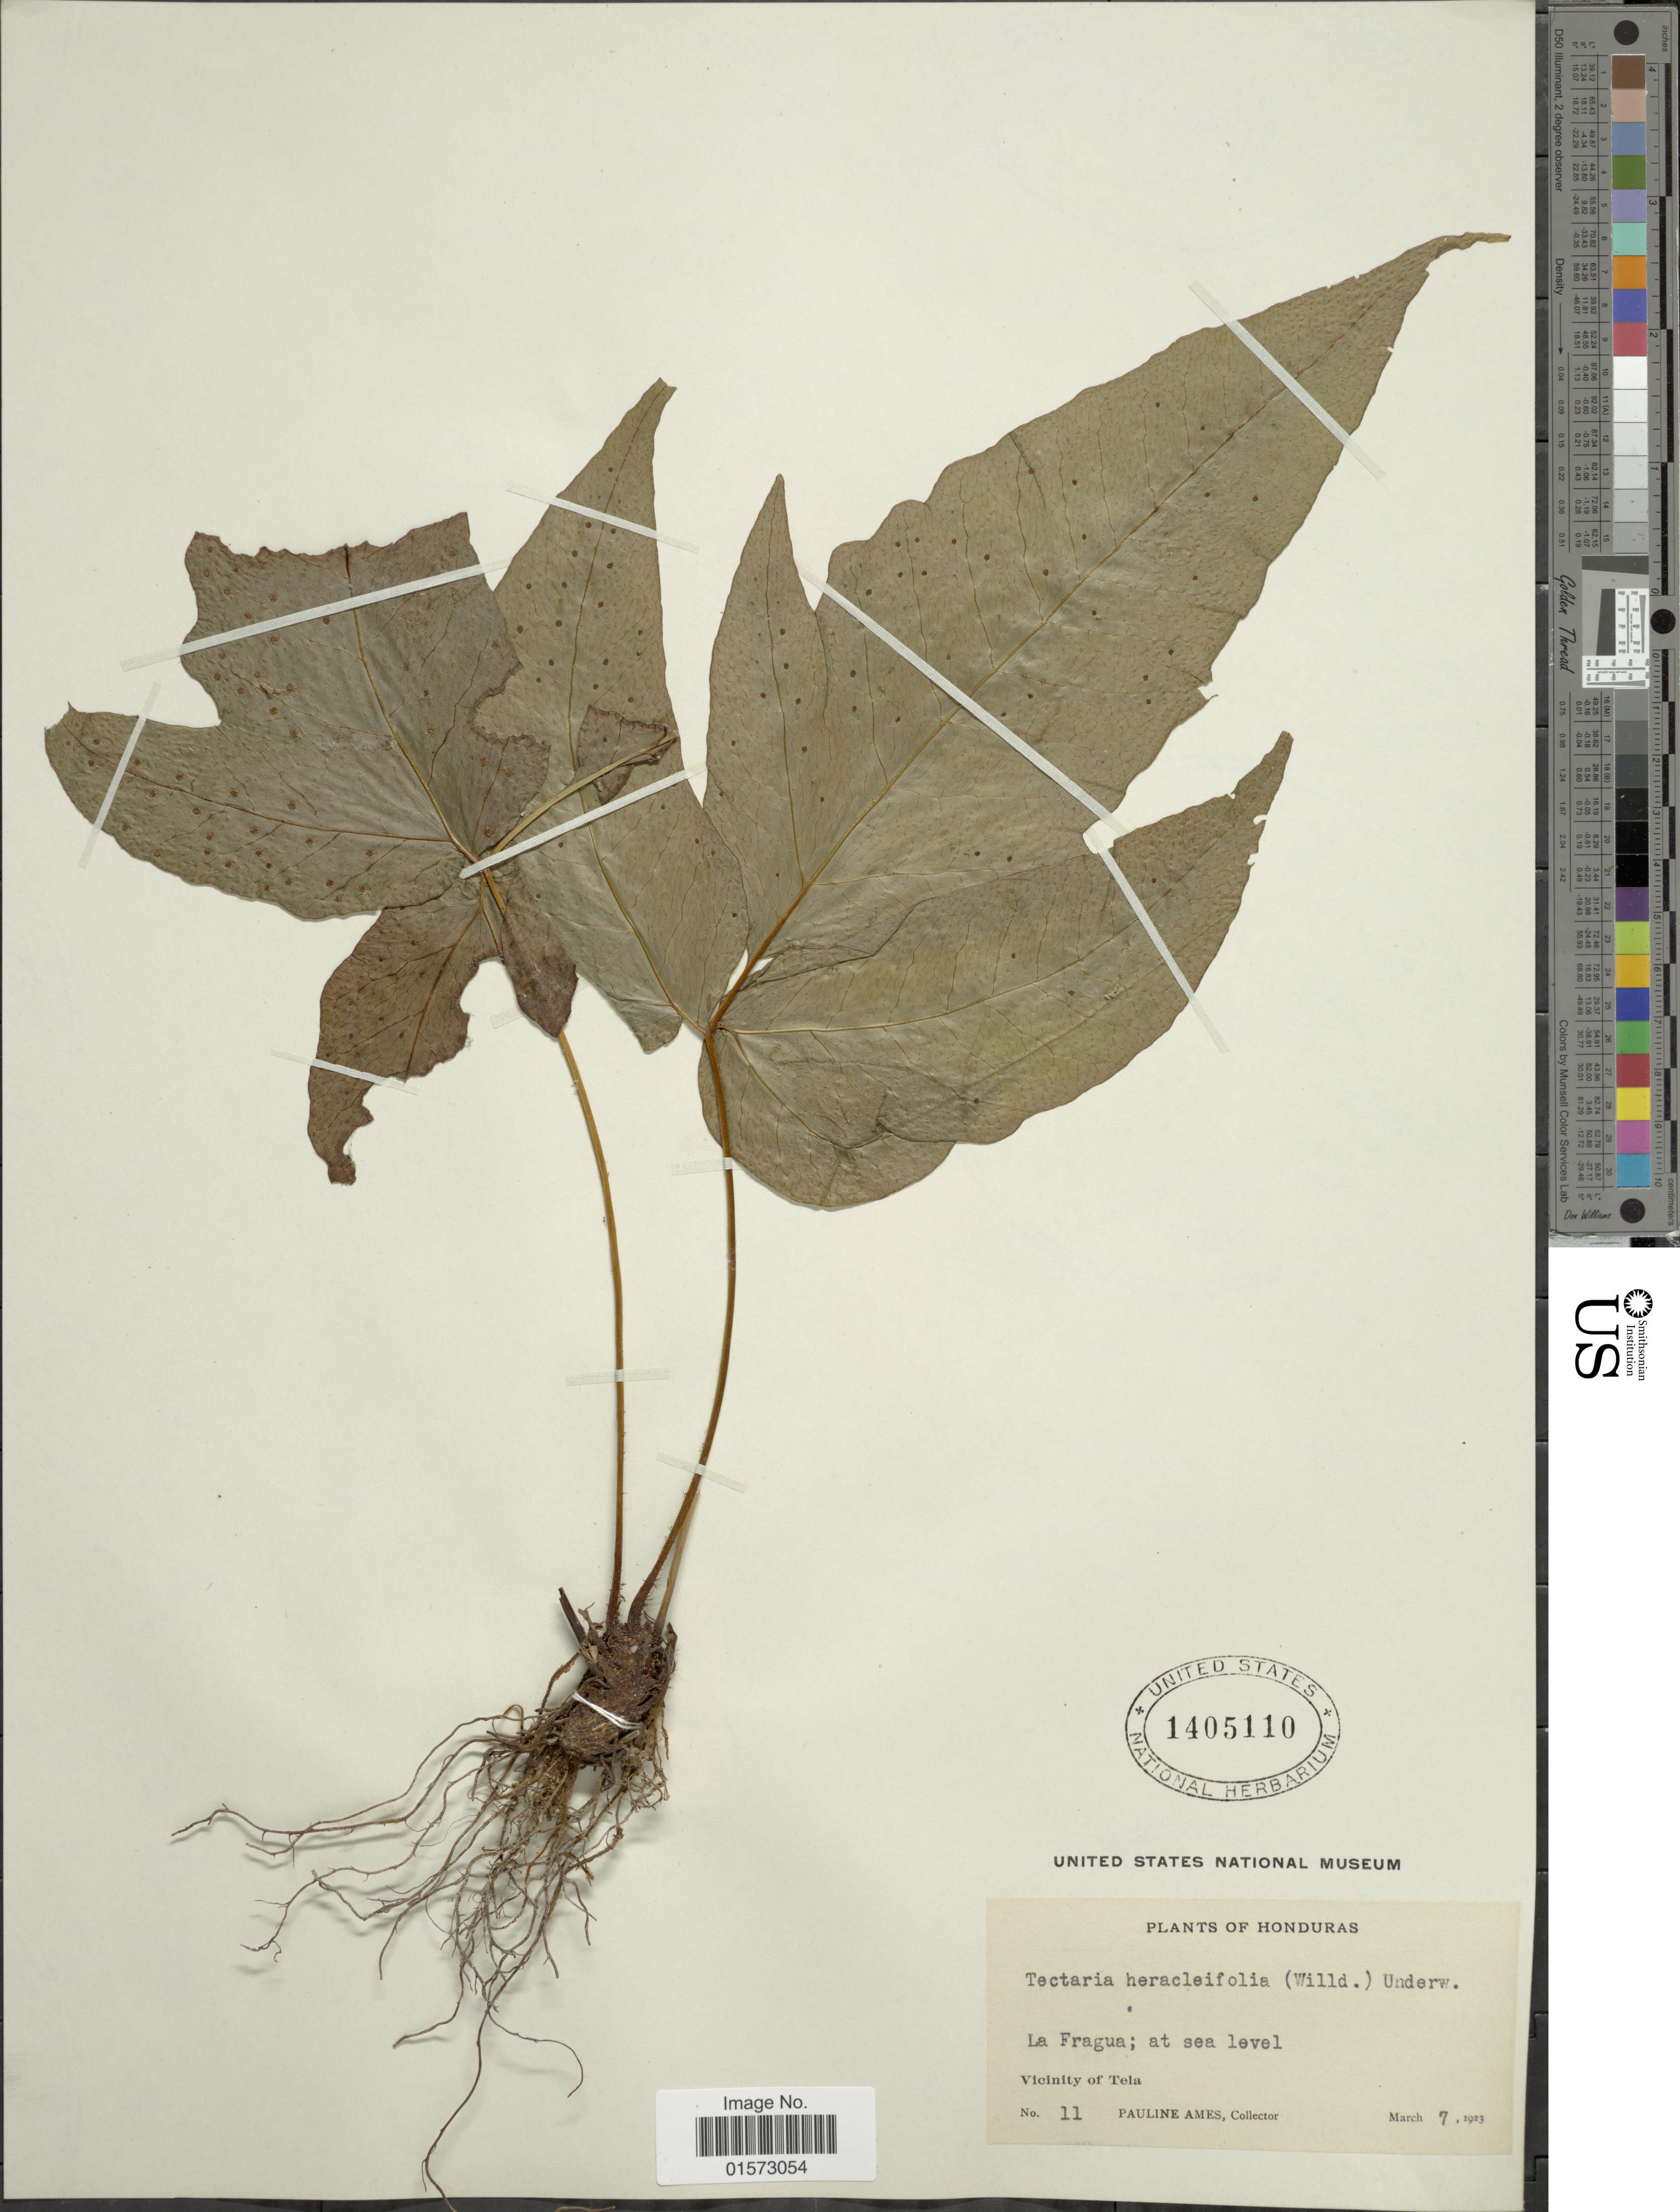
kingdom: Plantae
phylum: Tracheophyta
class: Polypodiopsida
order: Polypodiales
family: Tectariaceae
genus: Tectaria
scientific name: Tectaria heracleifolia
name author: (Willd.) Underw.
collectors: P. Ames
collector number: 11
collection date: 1923-03-07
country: Honduras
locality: La Fragua, Vicinity of Tela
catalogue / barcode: US 1405110